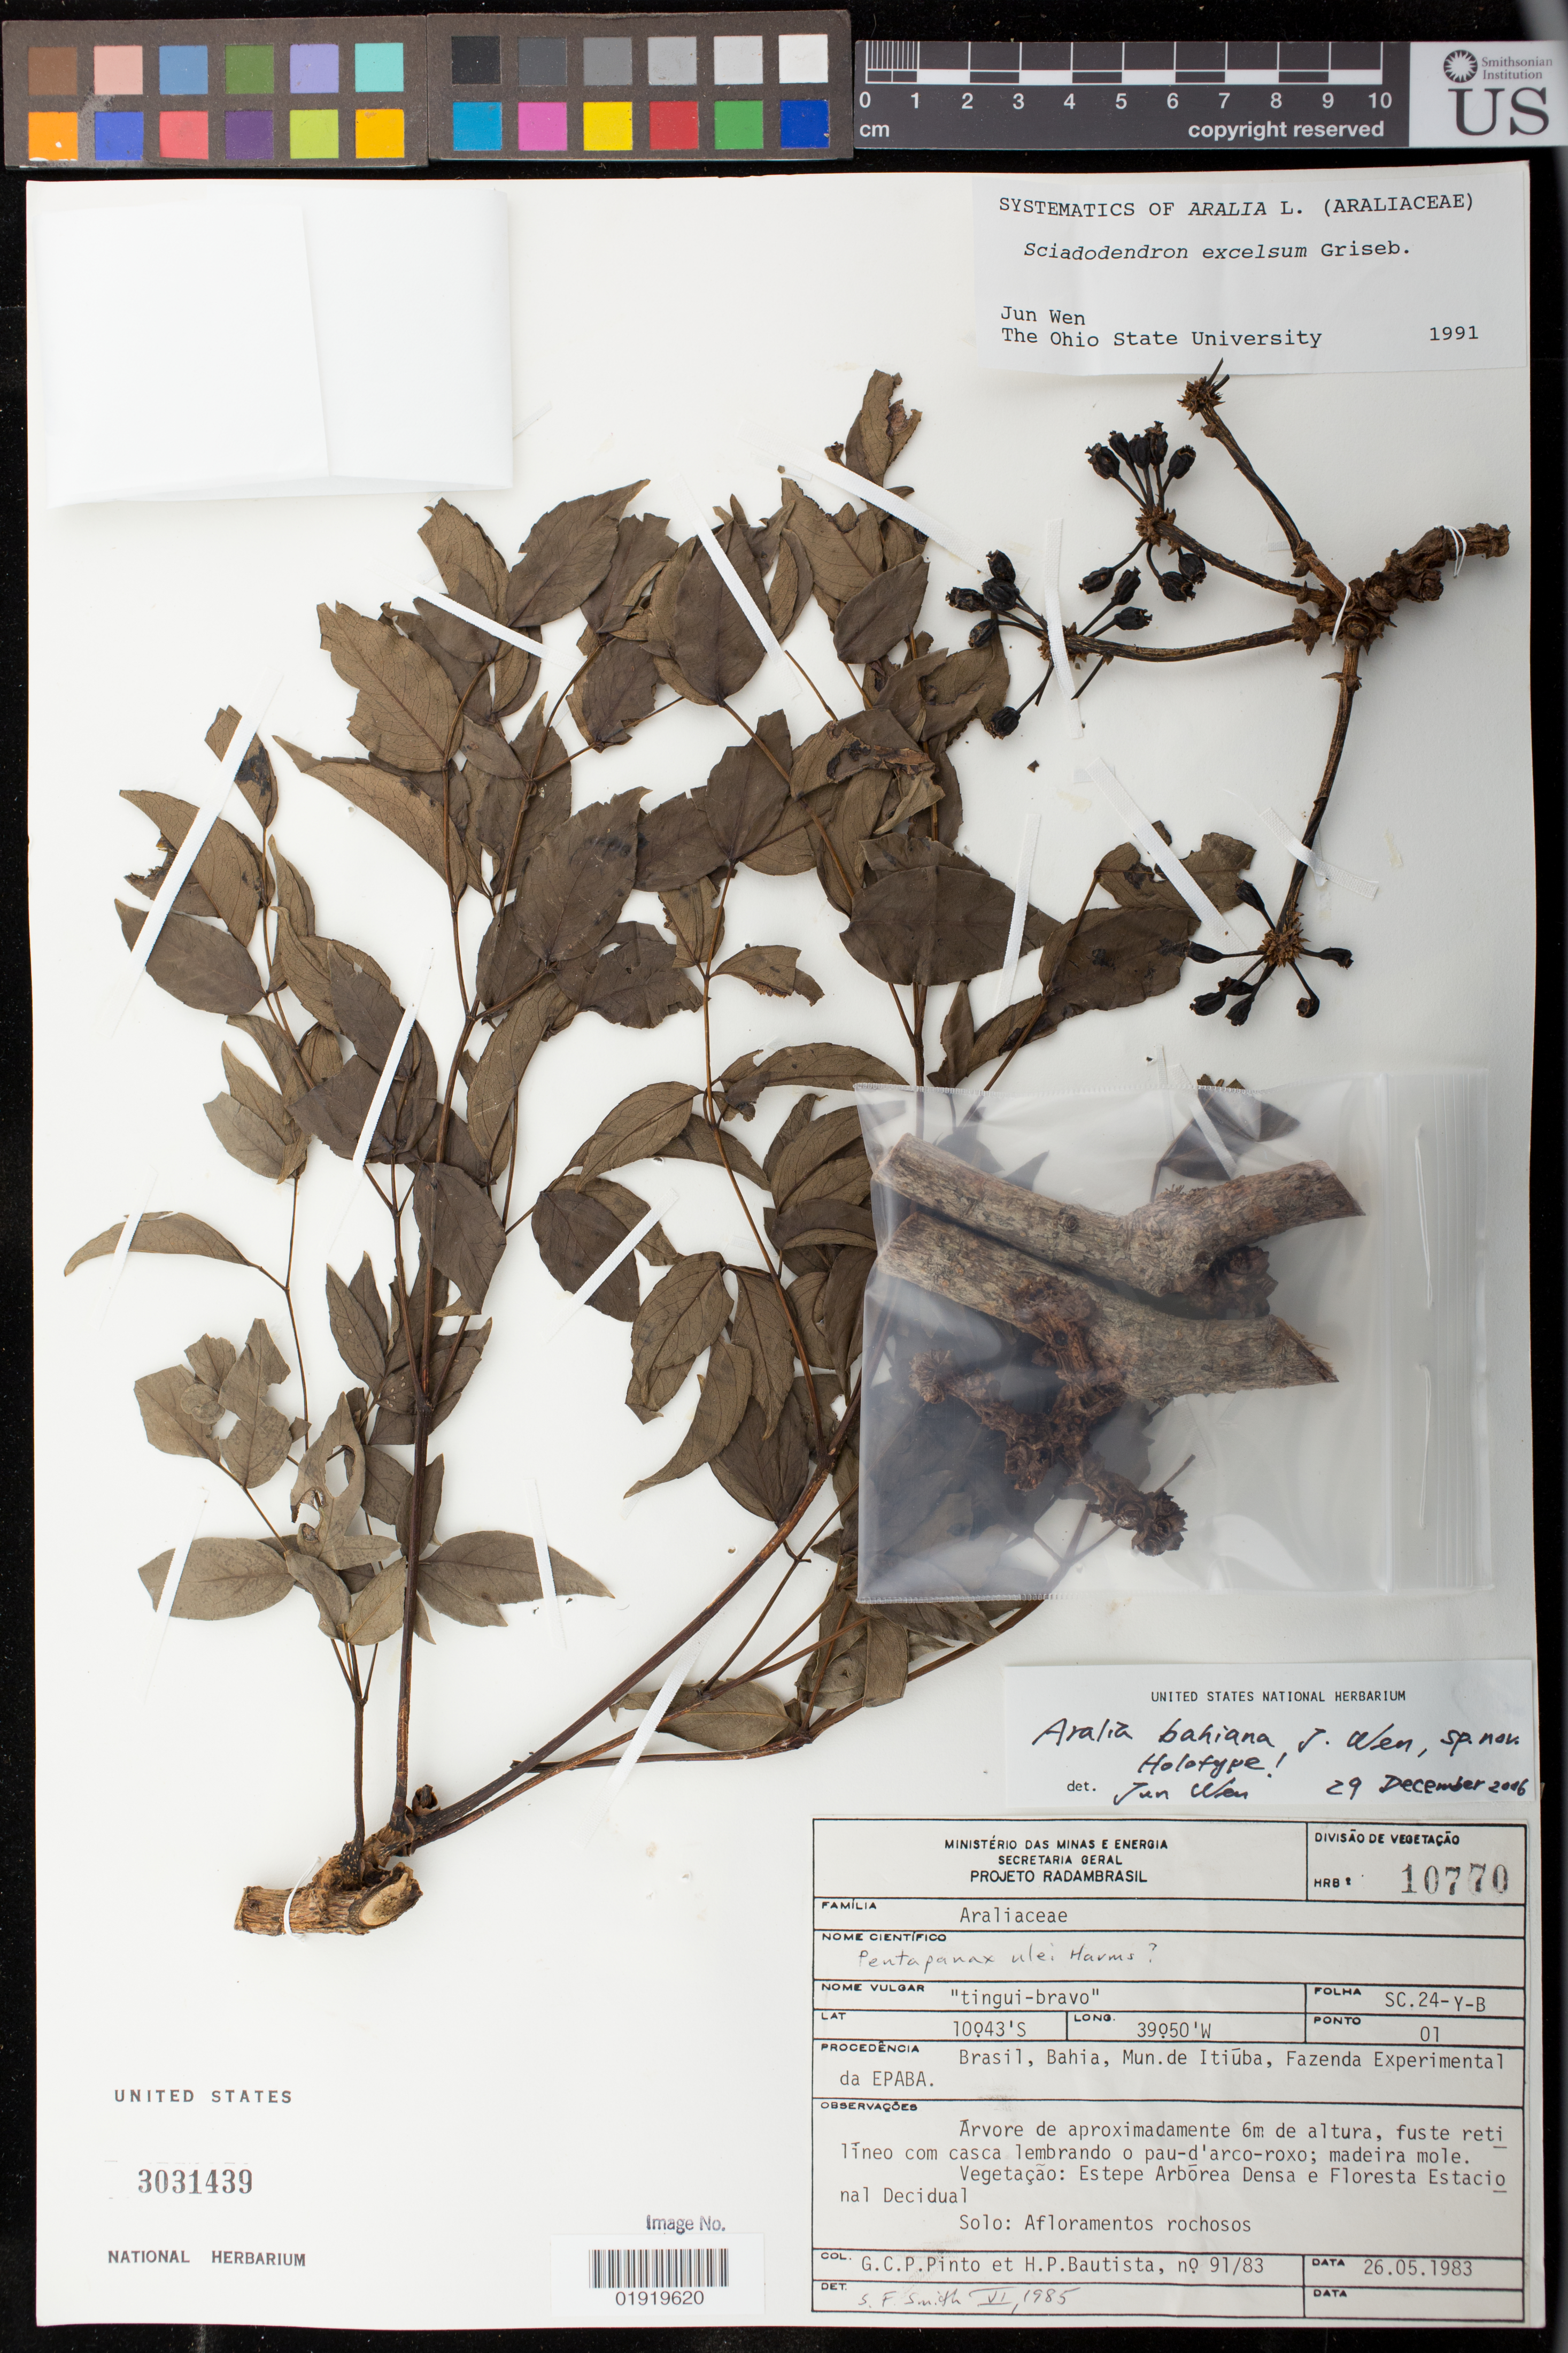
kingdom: Plantae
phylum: Tracheophyta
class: Magnoliopsida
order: Apiales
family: Araliaceae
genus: Aralia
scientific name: Aralia bahiana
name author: J. Wen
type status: Holotype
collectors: G. C. P. Pinto & H. P. Bautista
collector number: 91/83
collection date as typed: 26. 05. 1983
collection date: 1983-05-26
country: Brazil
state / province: Bahia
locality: Bahia, Mun. de Itiuba, Fazenda Experimental da EPABA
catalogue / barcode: US 3031439